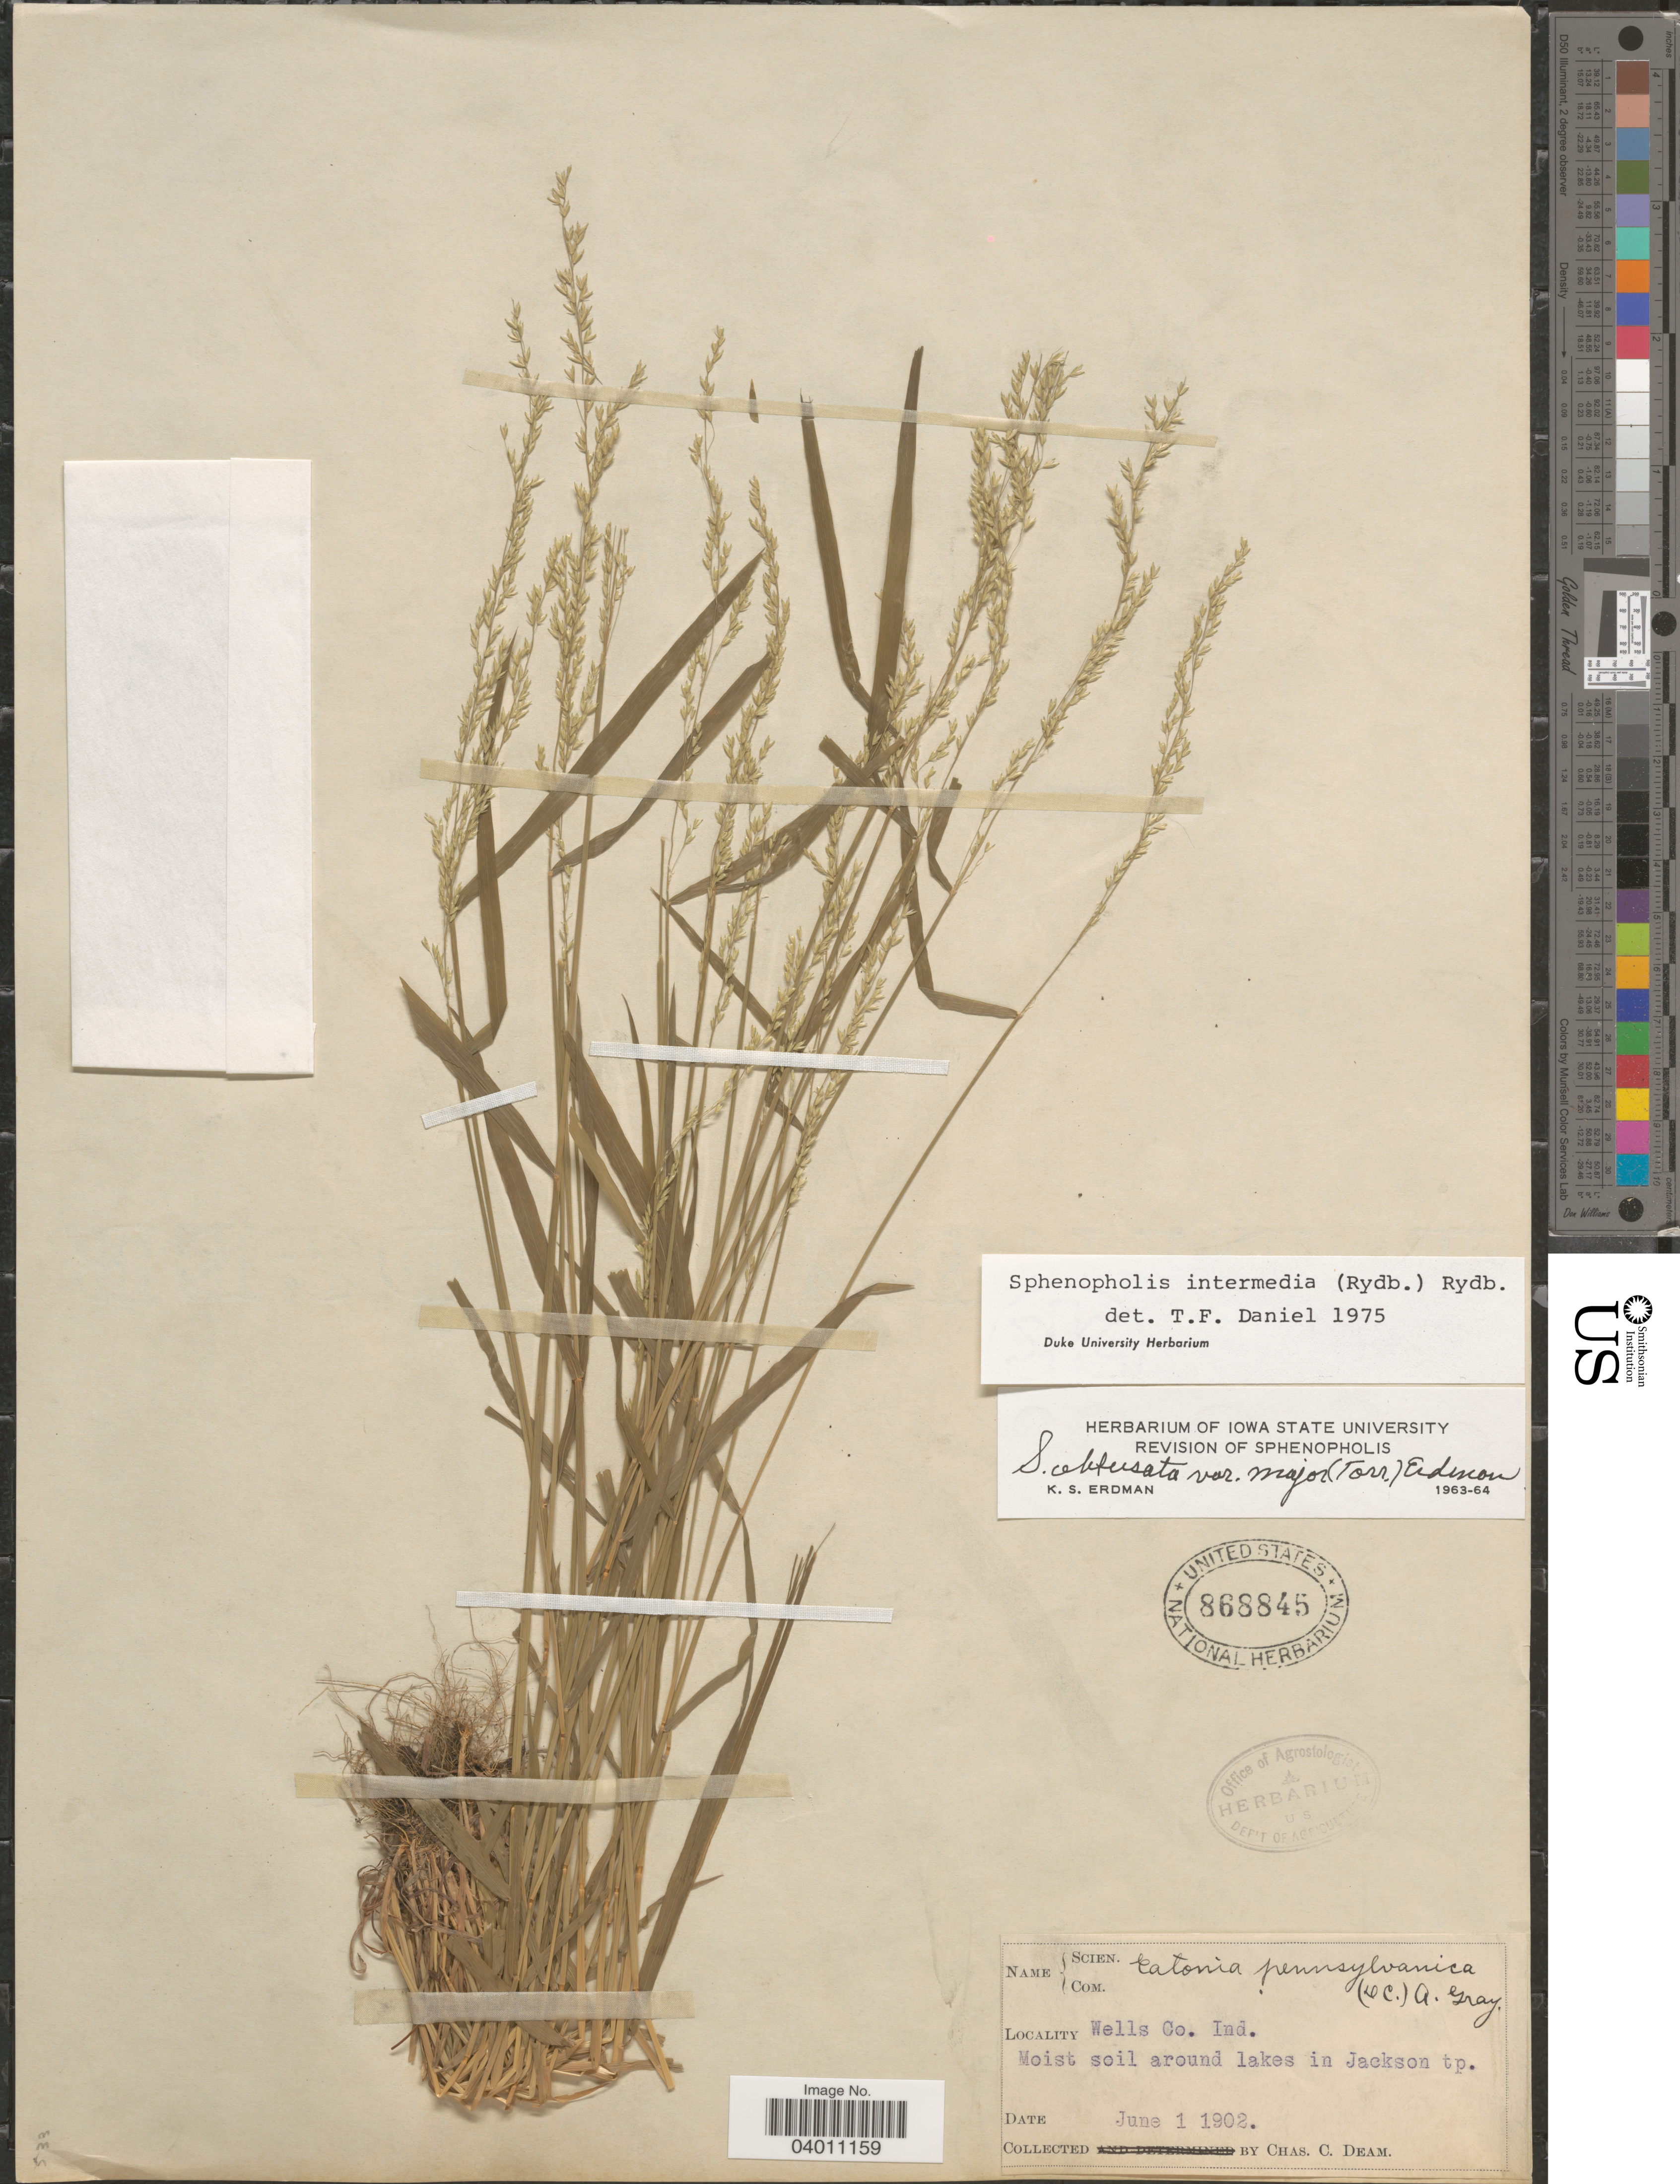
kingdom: Plantae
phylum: Tracheophyta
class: Liliopsida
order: Poales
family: Poaceae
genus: Sphenopholis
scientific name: Sphenopholis intermedia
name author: (Rydb.) Rydb.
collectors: C. C. Deam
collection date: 1902-06-01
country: United States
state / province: Indiana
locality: Wells Co. Around lakes in Jackson tp.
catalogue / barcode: US 868845